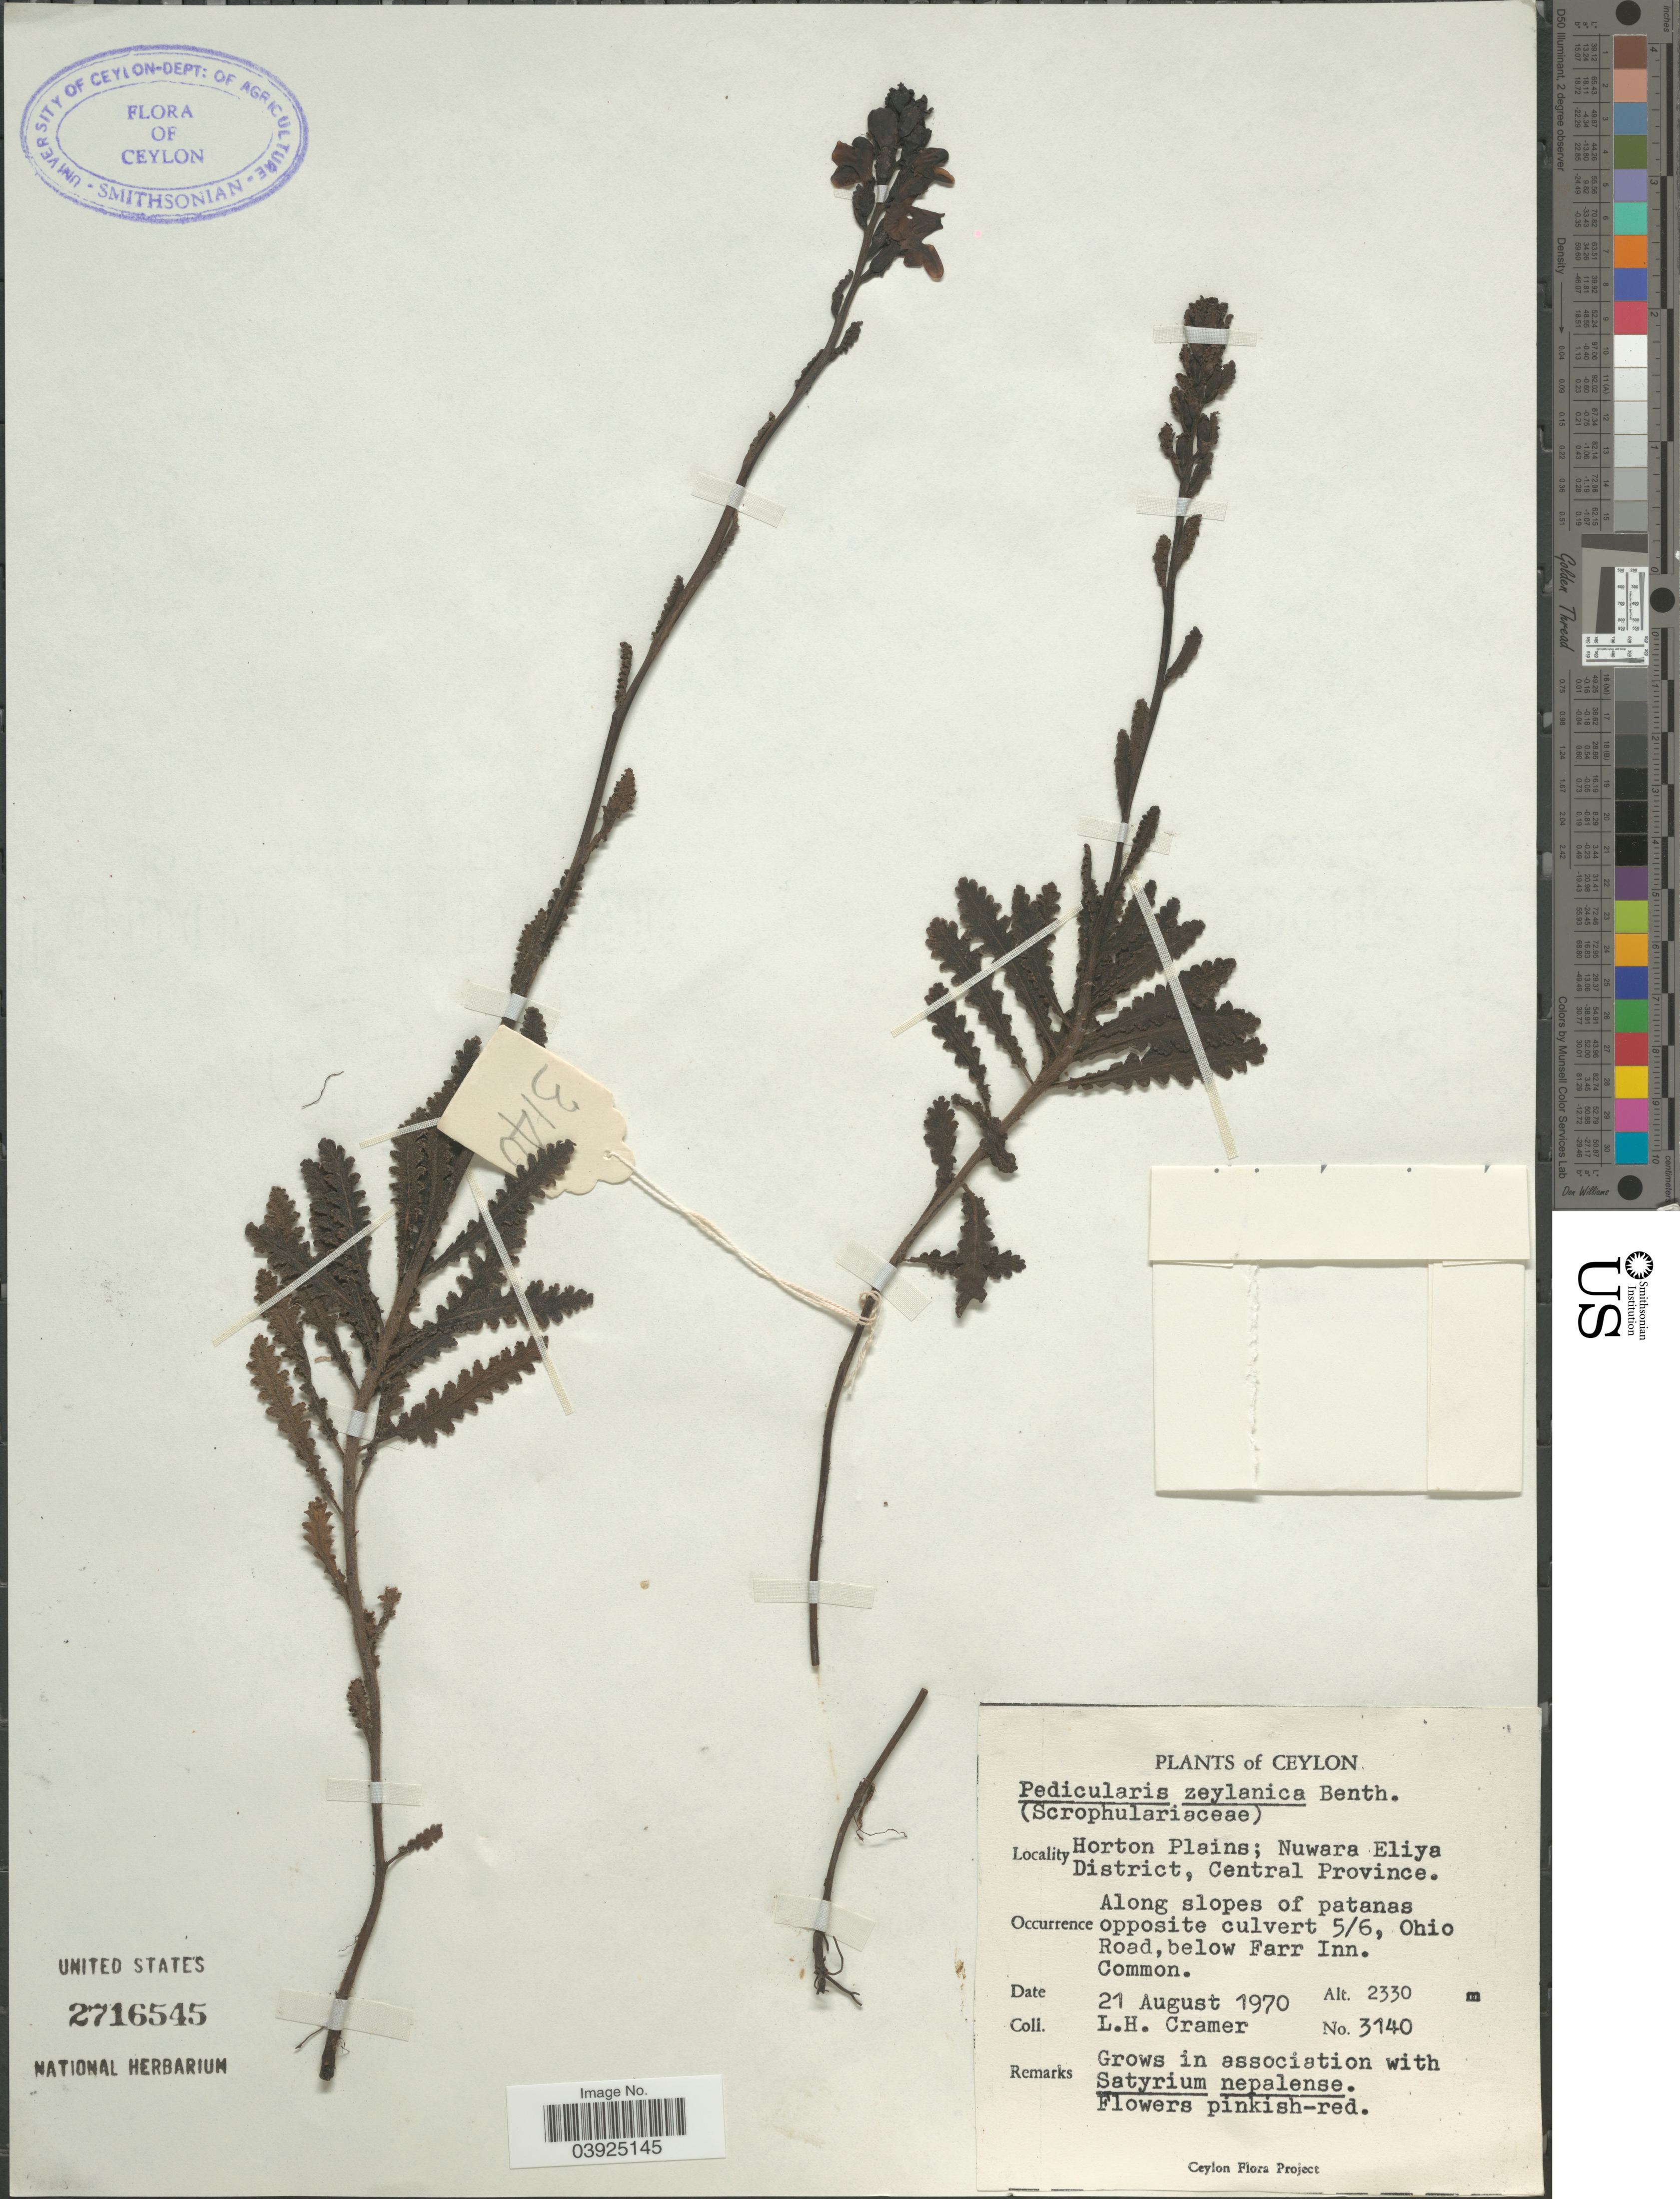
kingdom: Plantae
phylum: Tracheophyta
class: Magnoliopsida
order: Lamiales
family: Orobanchaceae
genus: Pedicularis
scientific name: Pedicularis zeylanica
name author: Benth.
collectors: L. H. Cramer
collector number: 3140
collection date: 1970-08-21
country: Sri Lanka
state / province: Central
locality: Ceylon. Horton Plains; Nuwara Eliya District. Along slopes of patanas opposite culvert 5/6, Ohio Road, below Farr Inn.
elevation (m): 2330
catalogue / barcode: US 2716545